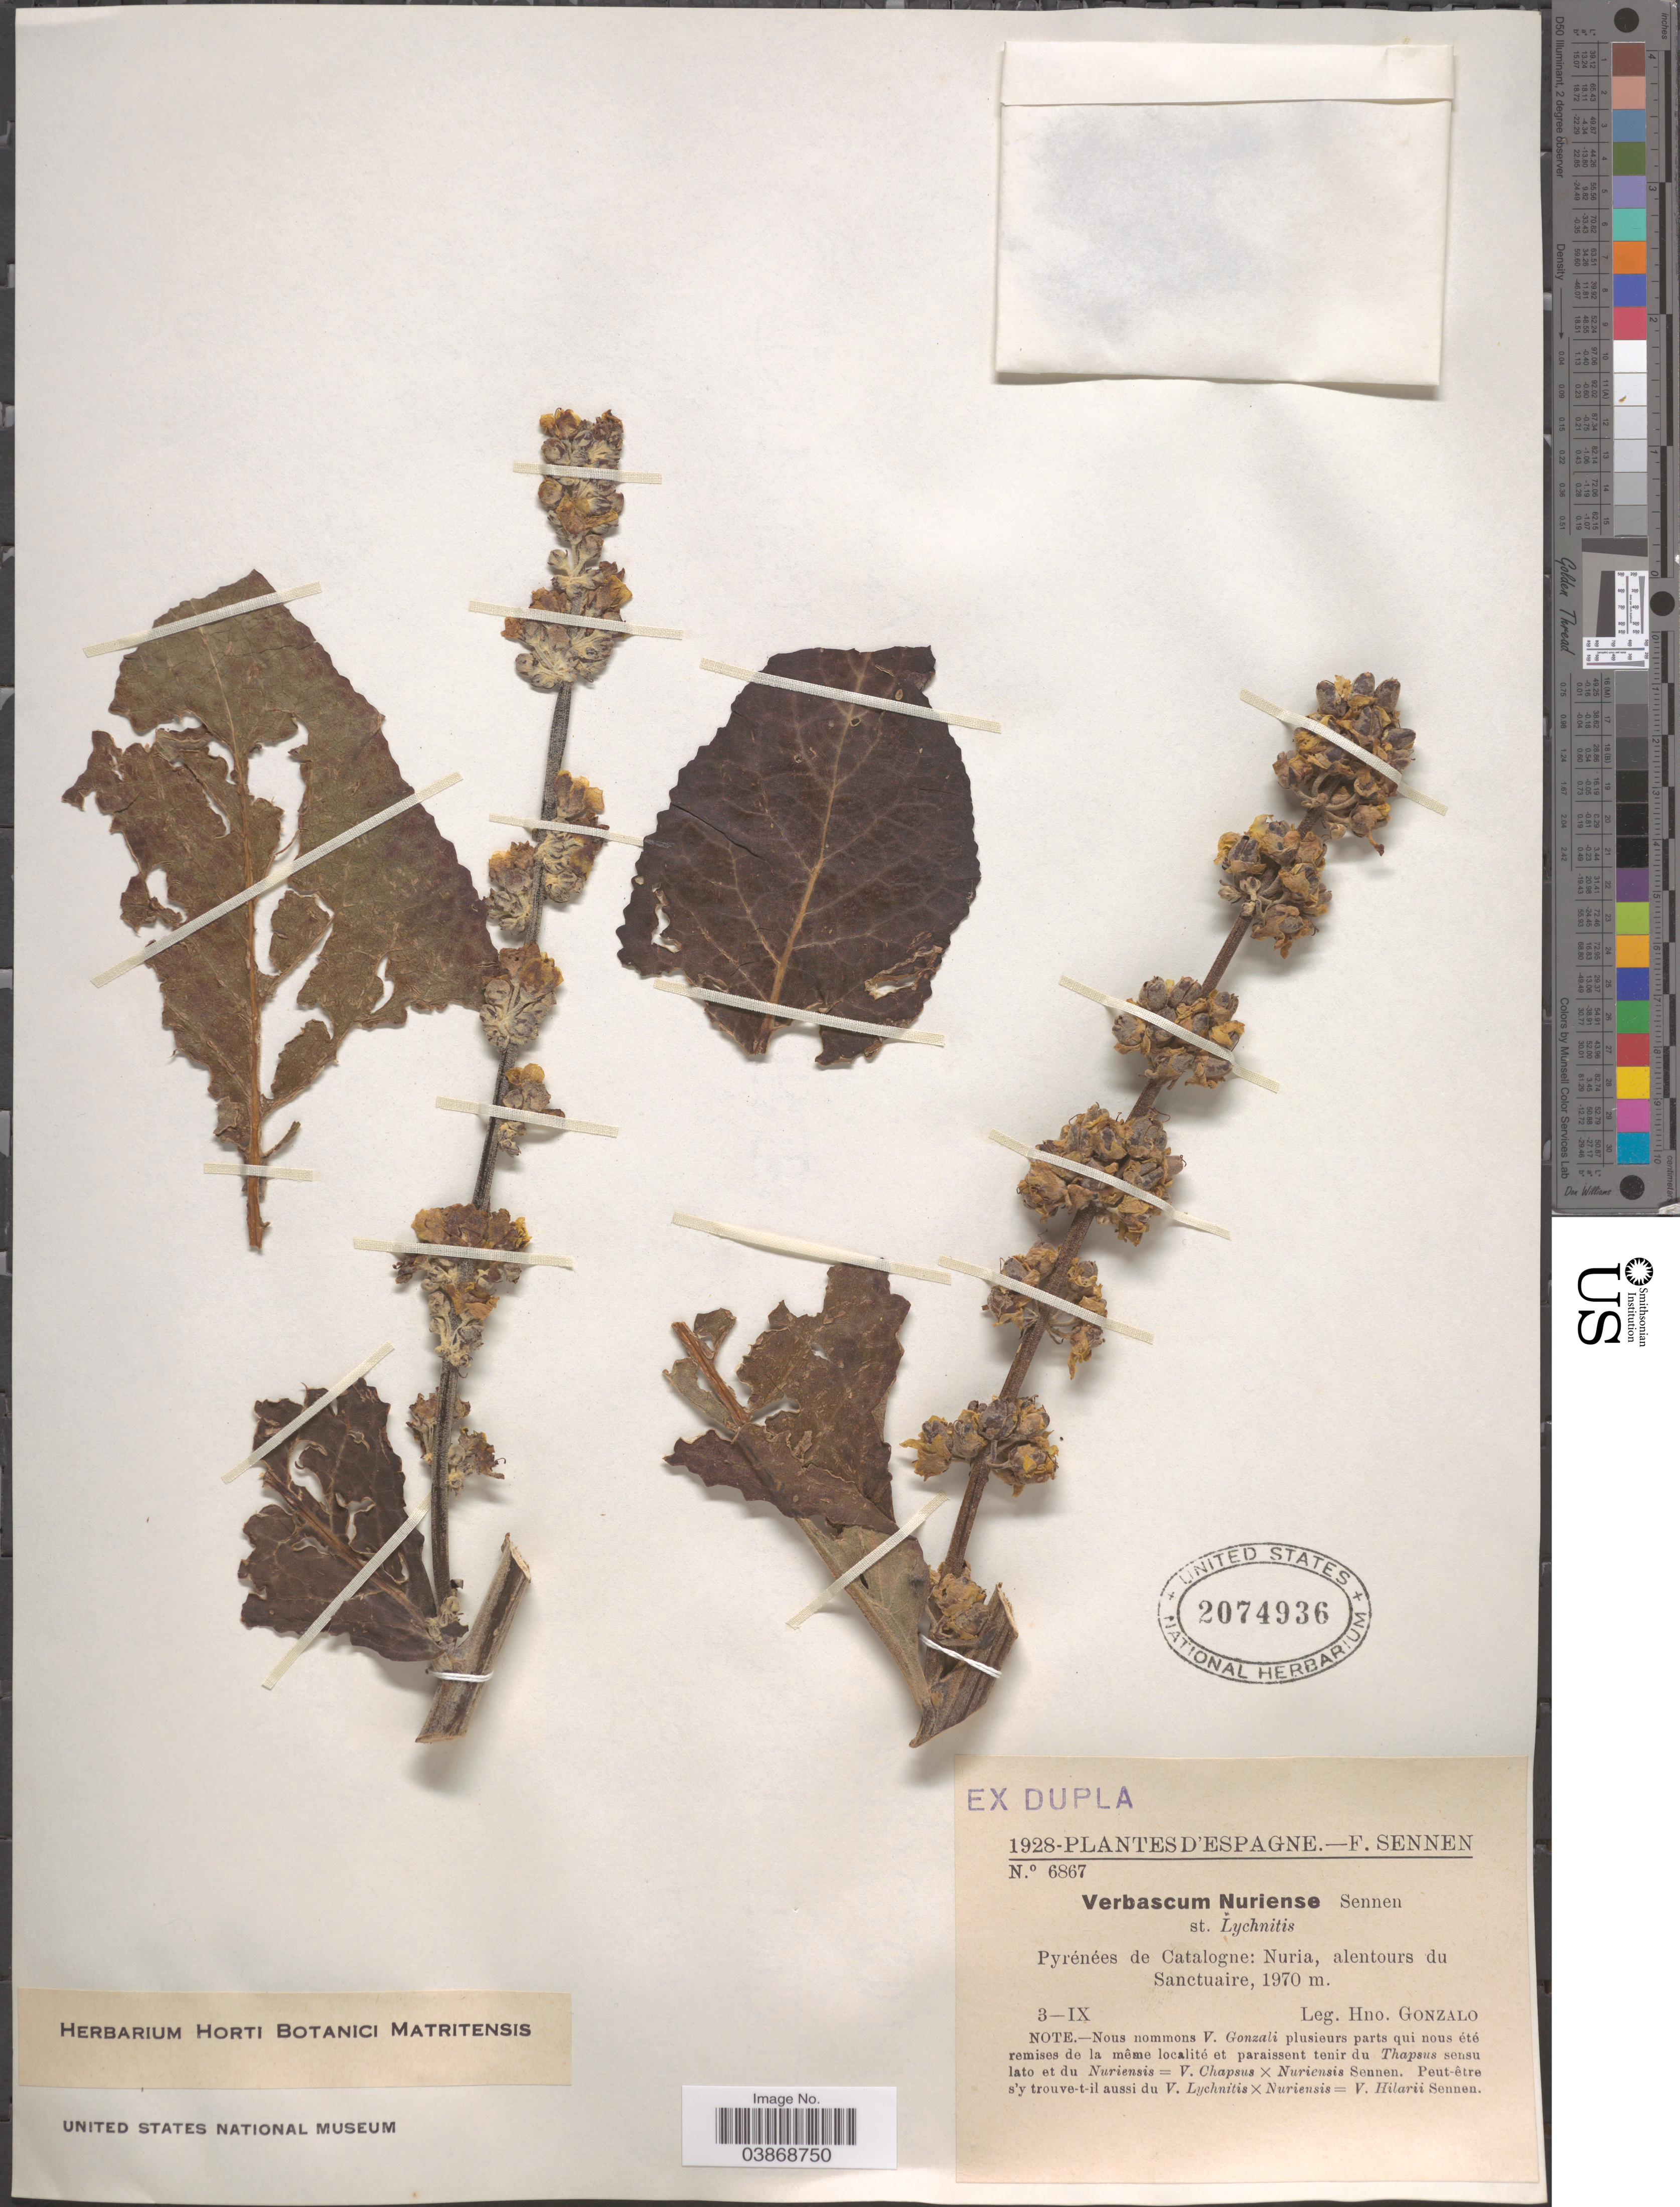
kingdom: Plantae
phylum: Tracheophyta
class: Magnoliopsida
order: Lamiales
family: Scrophulariaceae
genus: Verbascum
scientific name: Verbascum nuriense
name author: Sennen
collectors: H. Gonzalo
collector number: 6867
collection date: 1928-09-03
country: Spain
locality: Pyrénées de Catalogne: Nuria, alentours du Sanctuaire.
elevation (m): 1970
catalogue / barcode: US 2074936